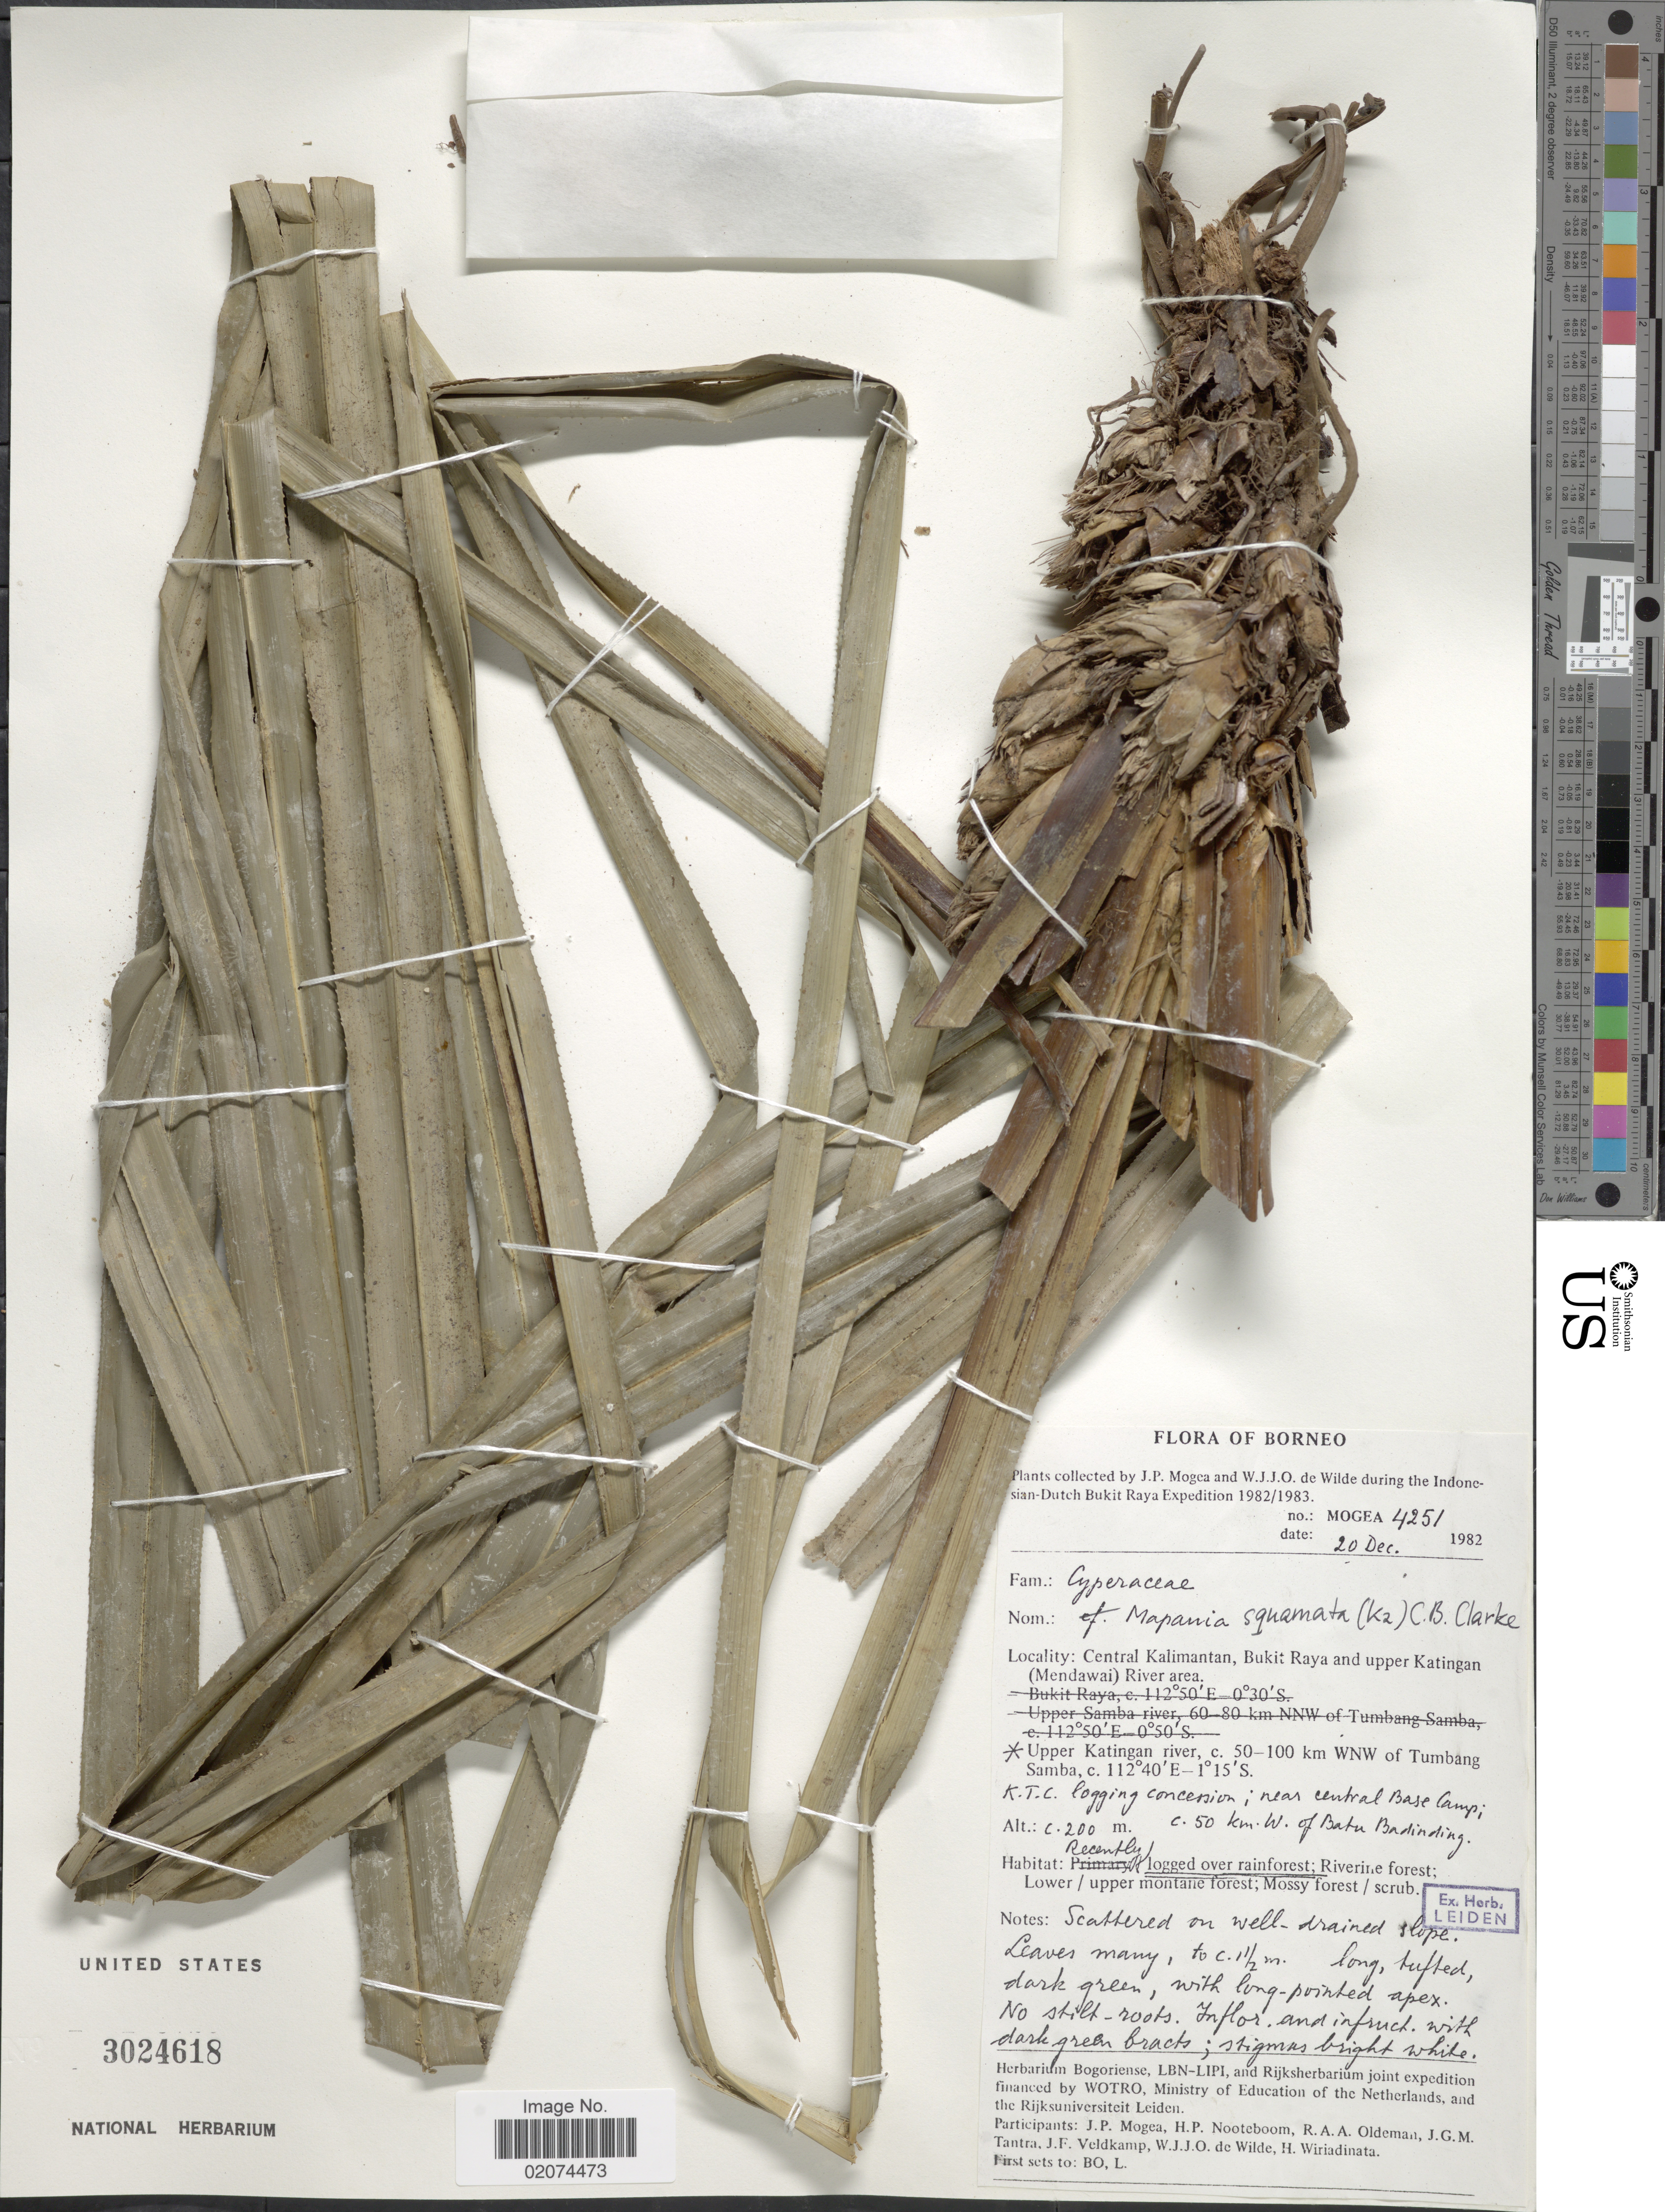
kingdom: Plantae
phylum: Tracheophyta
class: Liliopsida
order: Poales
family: Cyperaceae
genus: Mapania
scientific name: Mapania squamata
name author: (Kurz) C.B. Clarke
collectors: J. Mogea & W. J. de Wilde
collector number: Mogea4251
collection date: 1982-12-20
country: Indonesia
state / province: Kalimantan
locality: Borneo. Central Kalimantan, Bukit Raya and upper Katingan (Mendawai) River area. Upper Katingan river, c. 50-100 km WNW of Tumbang Samba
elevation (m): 200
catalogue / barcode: US 3024618